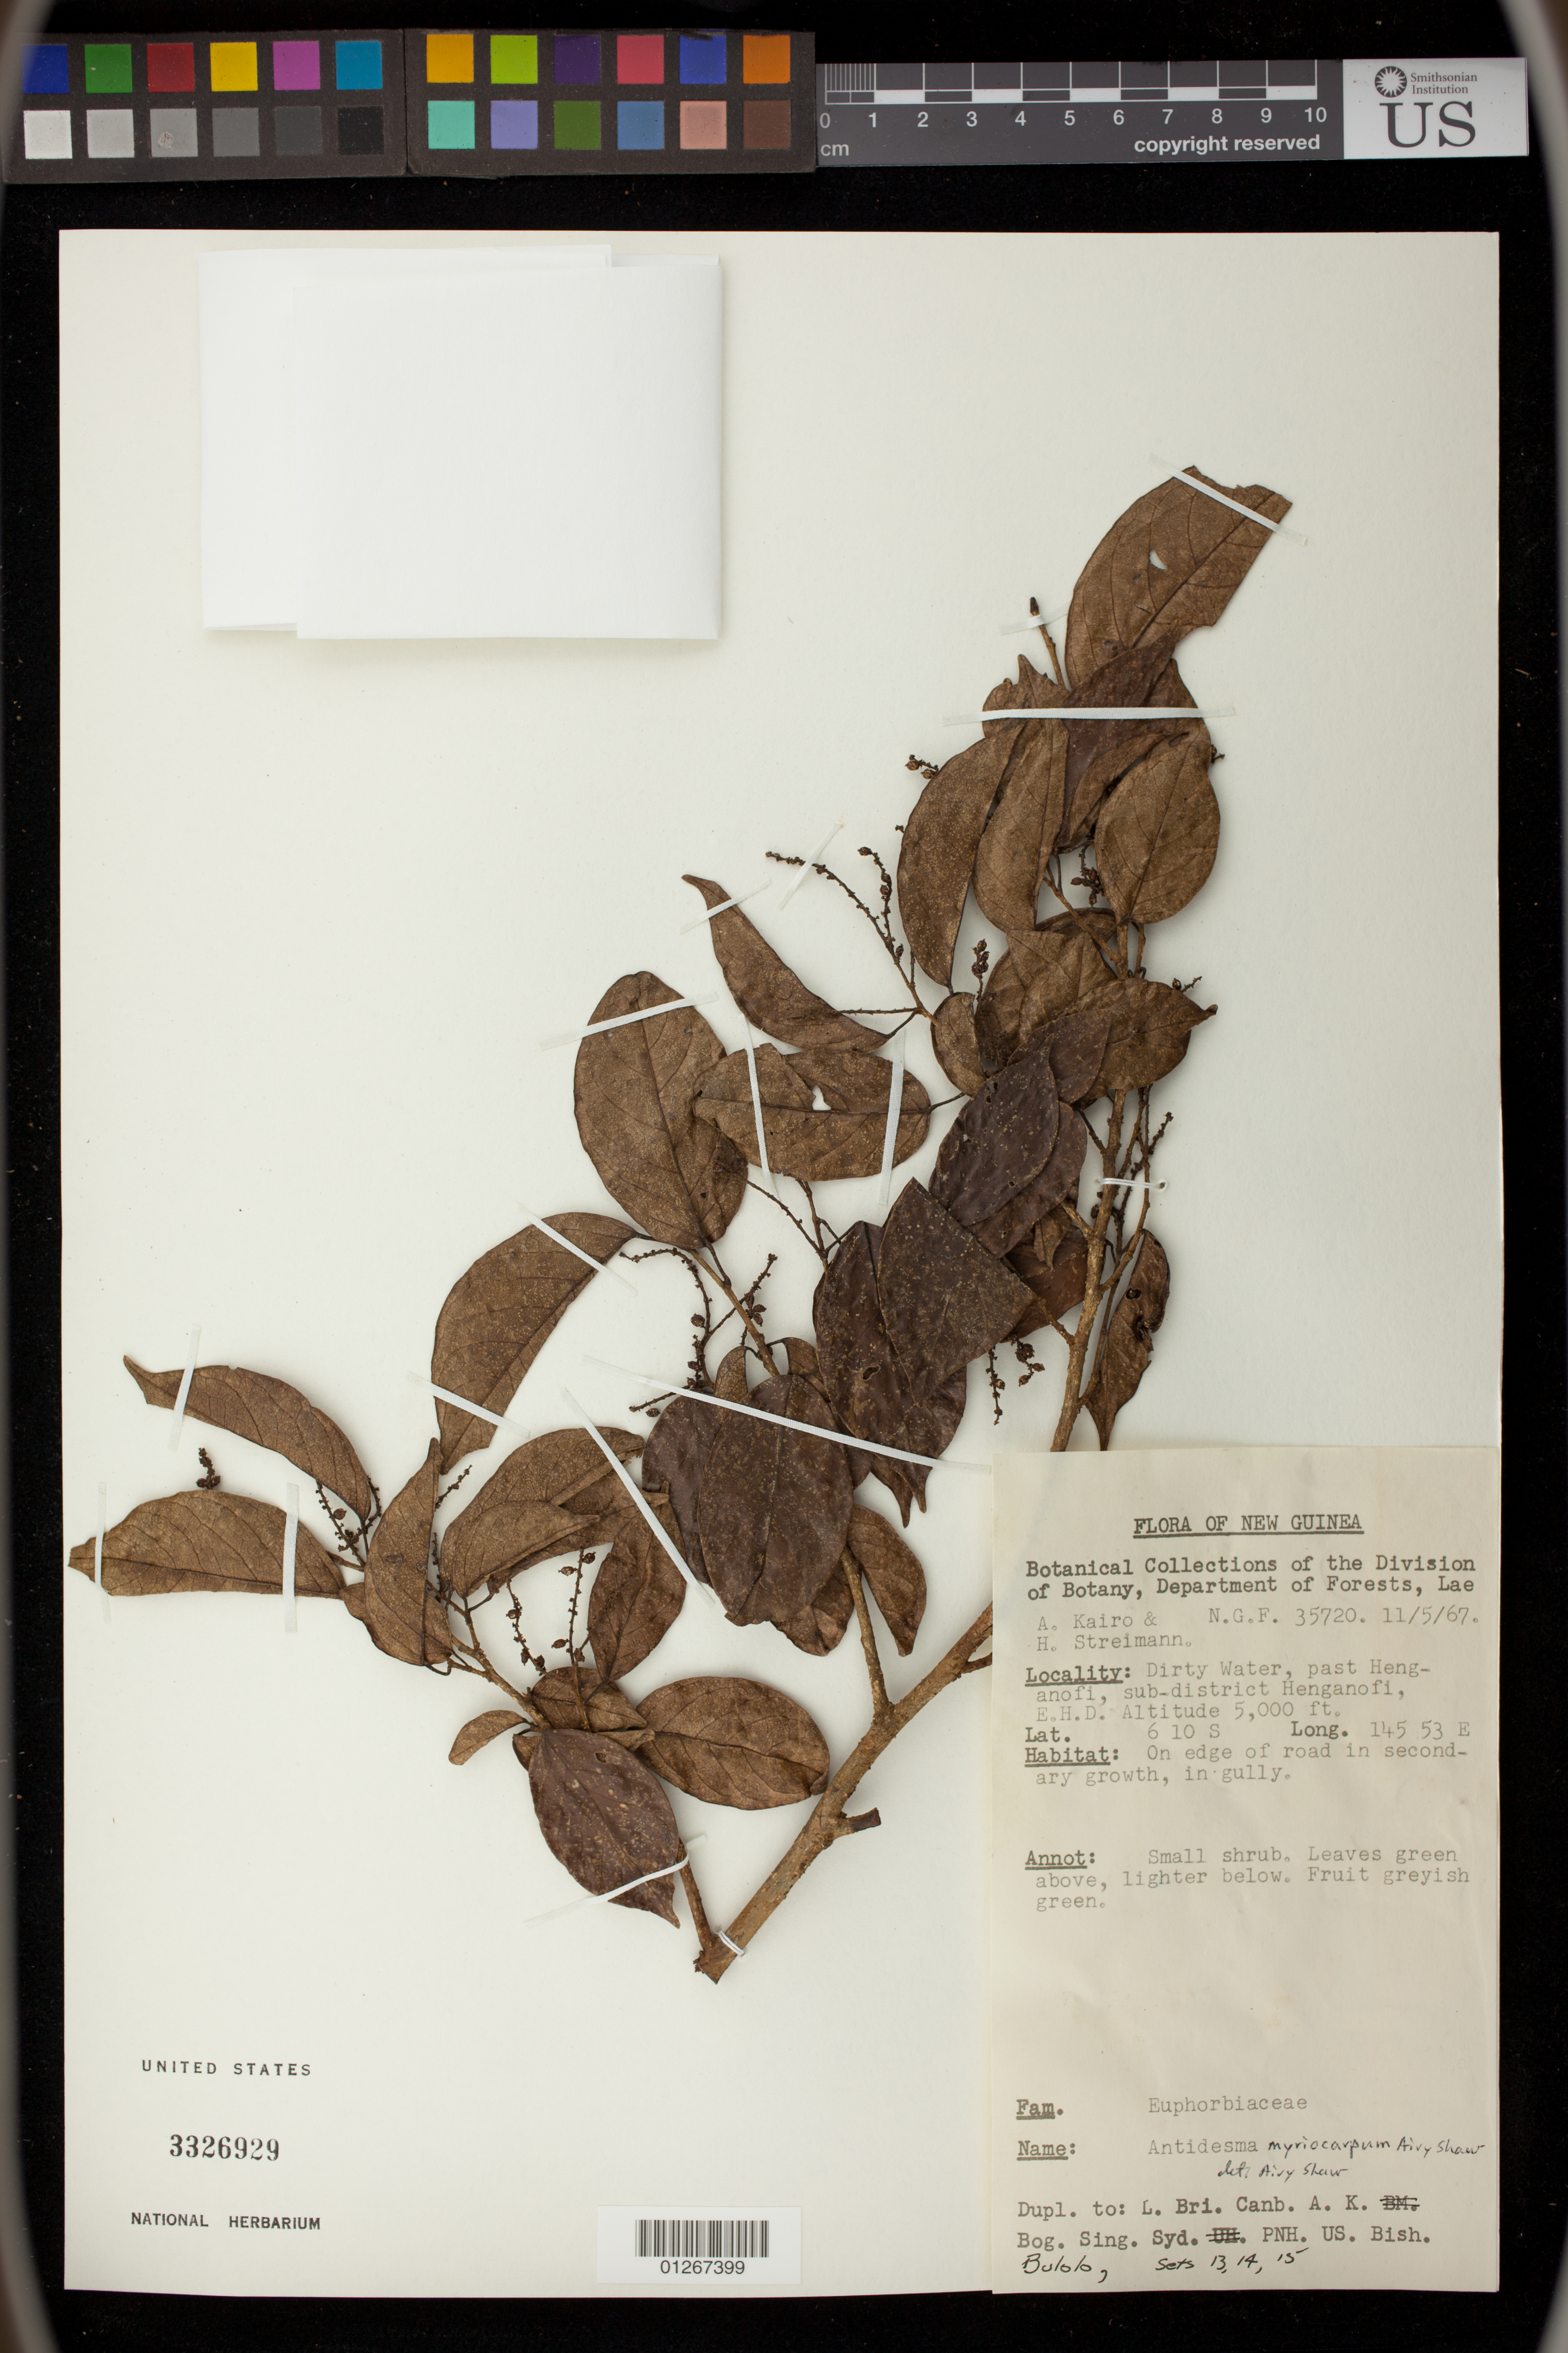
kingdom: Plantae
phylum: Tracheophyta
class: Magnoliopsida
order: Malpighiales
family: Phyllanthaceae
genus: Antidesma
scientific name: Antidesma myriocarpum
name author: Airy Shaw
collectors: A. Kairo & H. Streimann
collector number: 35720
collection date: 1967-11-05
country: Papua New Guinea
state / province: Eastern Highlands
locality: past Henganofi, sub-district Henganofi, E.H.D.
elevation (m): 1524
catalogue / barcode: US 3326929